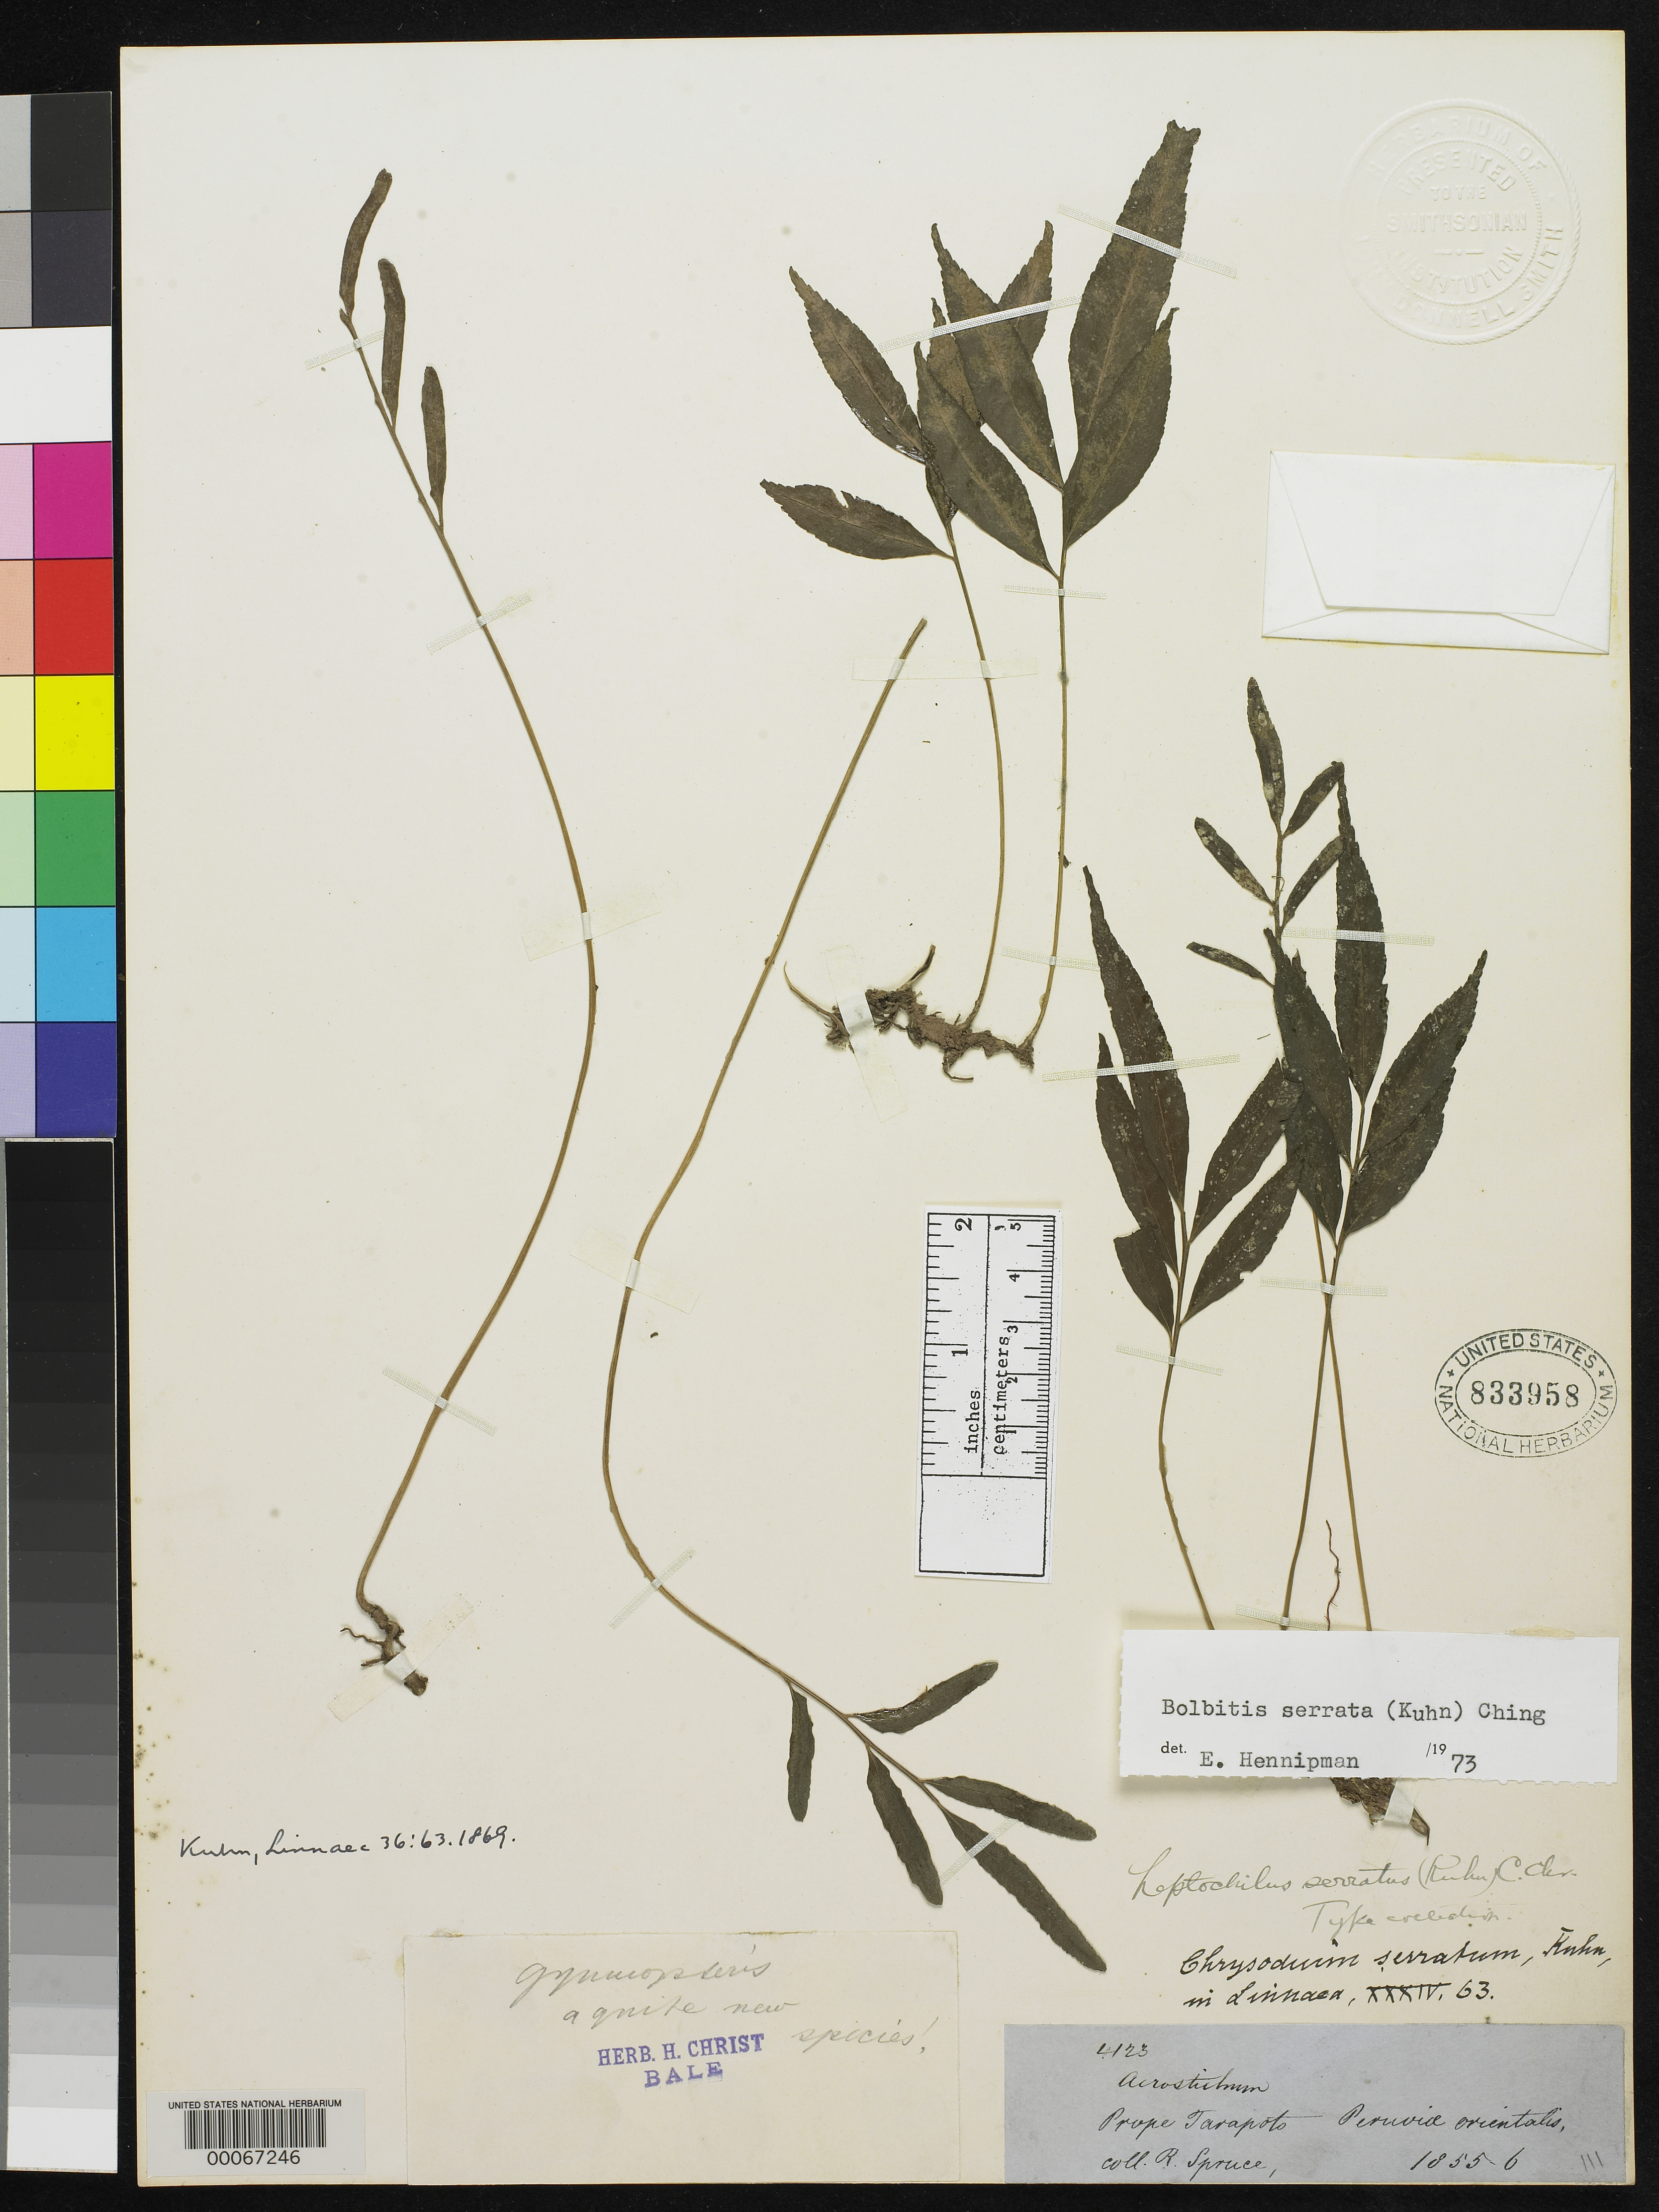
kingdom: Plantae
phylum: Tracheophyta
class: Polypodiopsida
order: Polypodiales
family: Pteridaceae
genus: Chrysodium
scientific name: Chrysodium serratum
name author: Kuhn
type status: Type Collection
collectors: R. Spruce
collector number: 4123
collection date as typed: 1855 to -- --- 1856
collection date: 1855/1856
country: Peru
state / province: San Martín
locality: prope Tarapoto, Peruvia orientalis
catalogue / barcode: US 833958